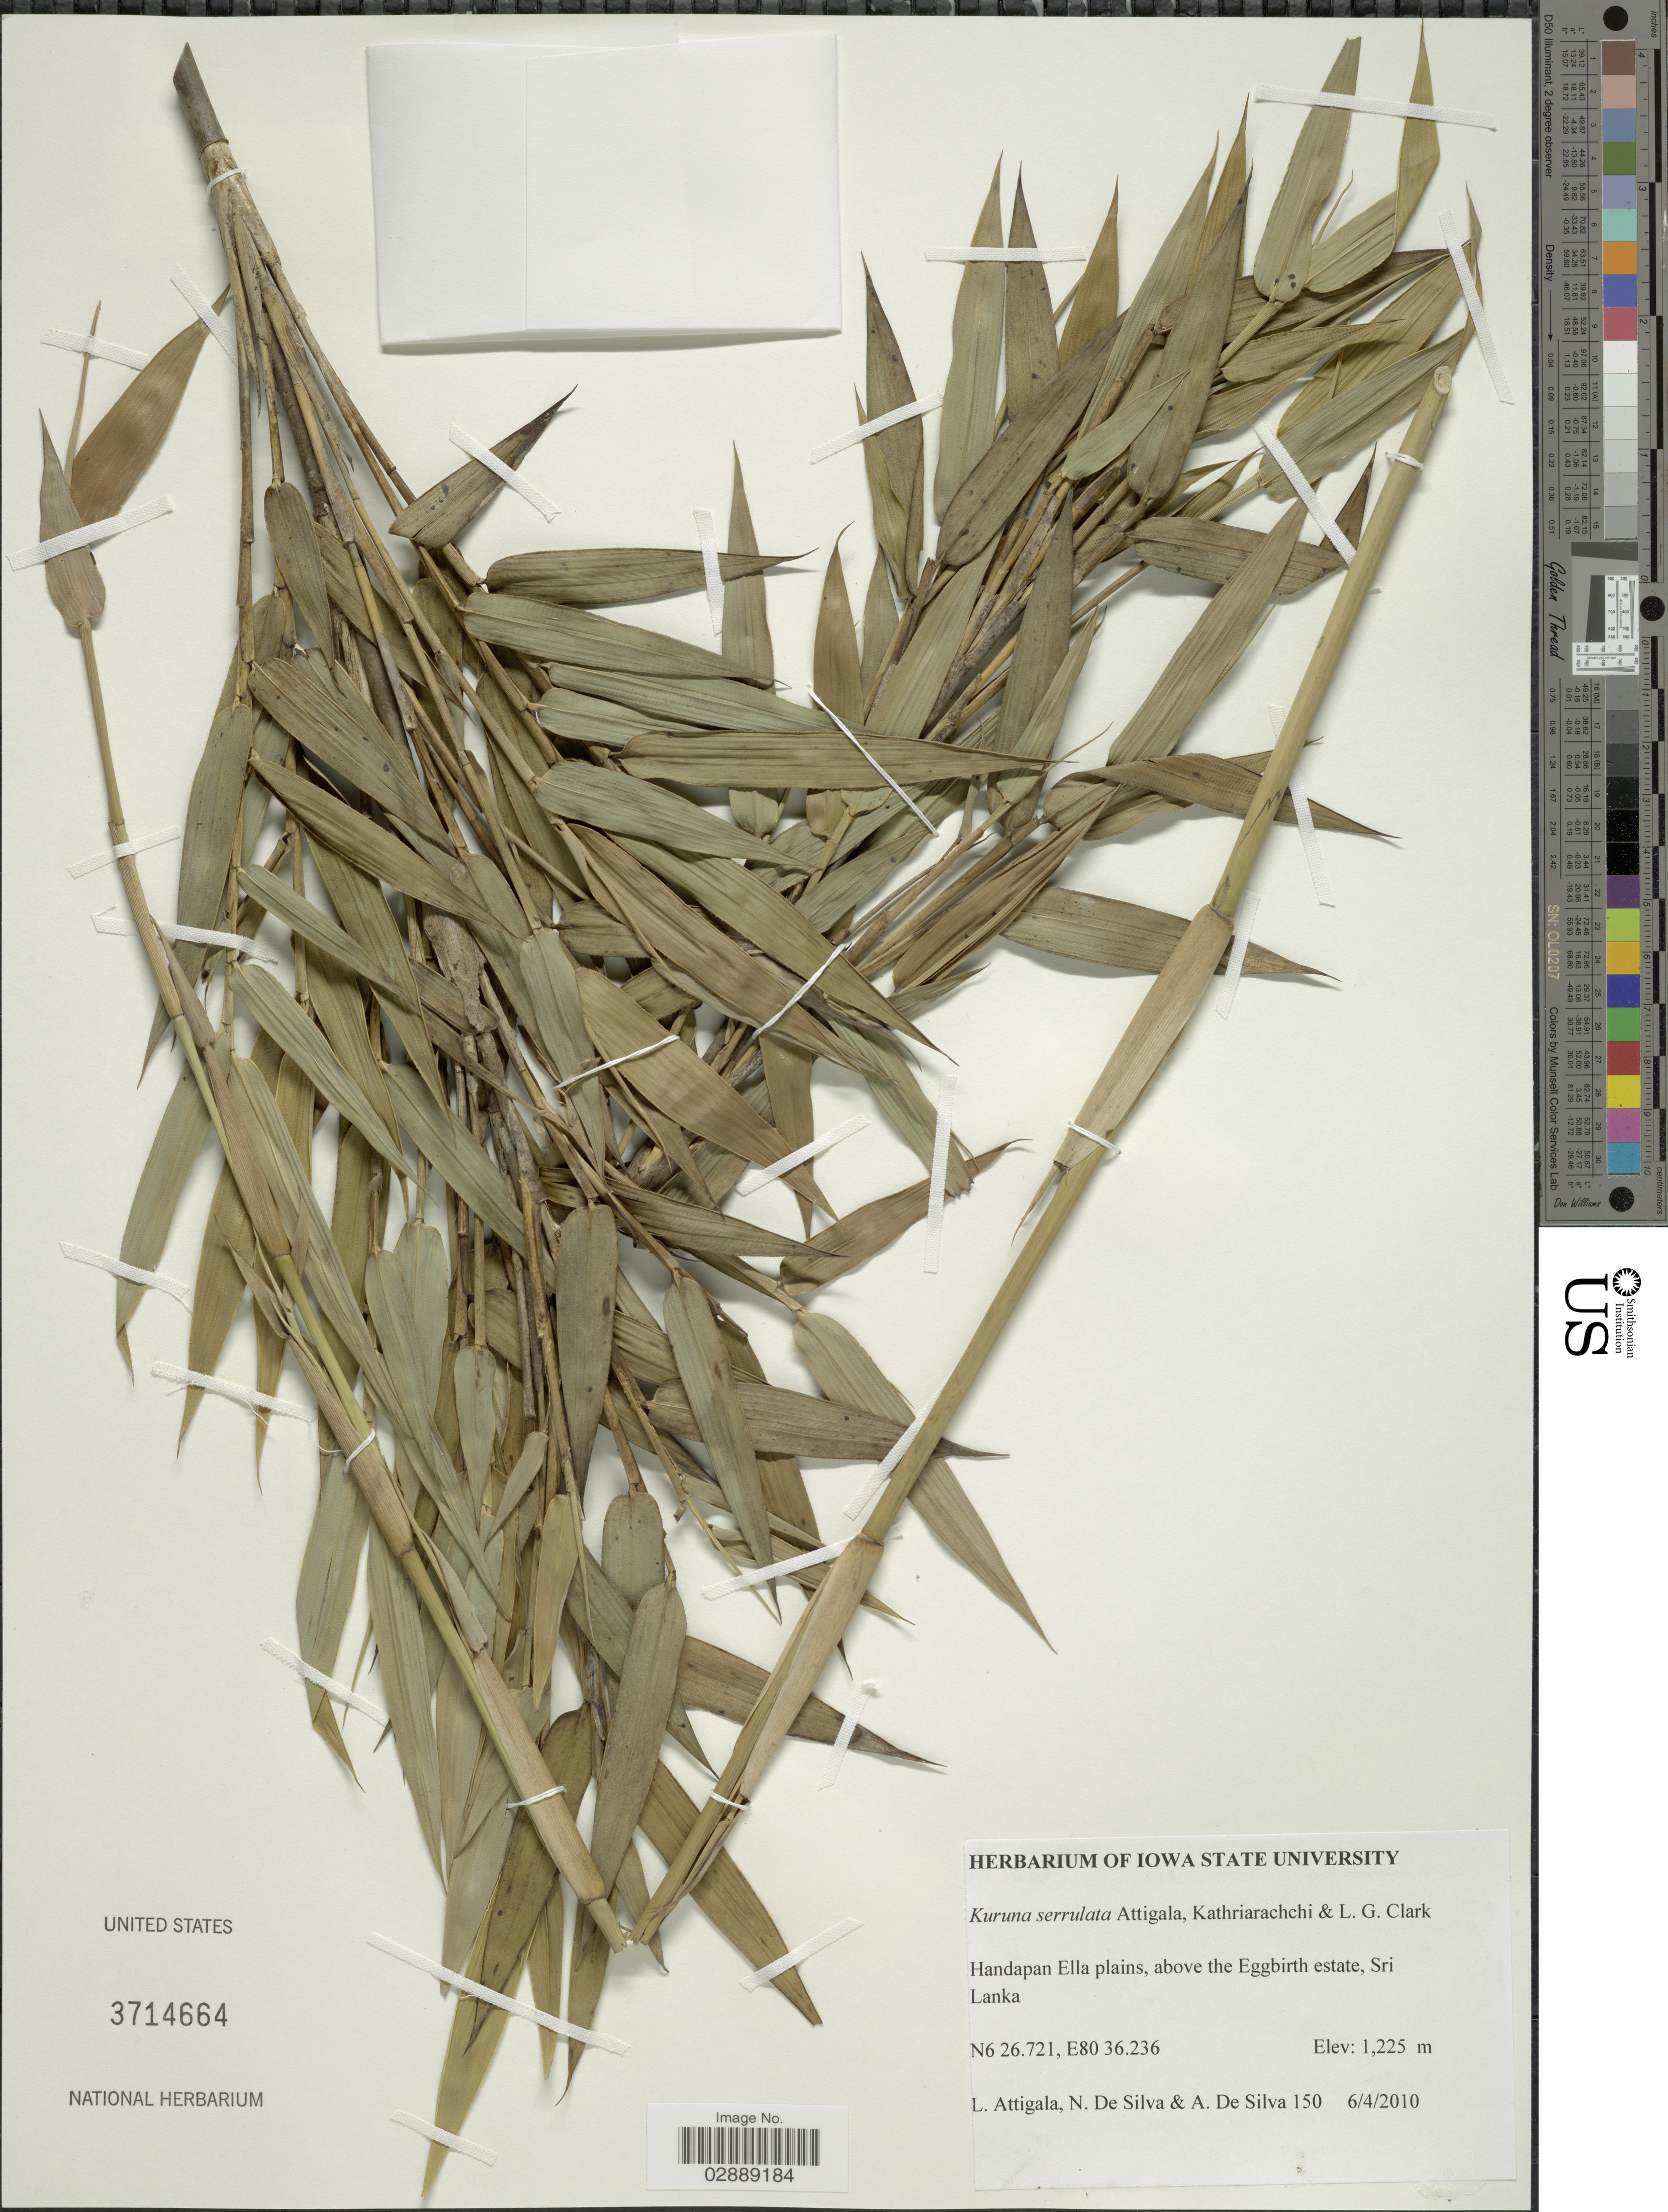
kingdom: Plantae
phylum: Tracheophyta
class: Liliopsida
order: Poales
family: Poaceae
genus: Kuruna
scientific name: Kuruna serrulata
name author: Attigala et al.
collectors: L. Attigala, N. De Silva & A. De Silva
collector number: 150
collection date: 2010-06-04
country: Sri Lanka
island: Sri Lanka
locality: Handapan Ella plains, above the Eggbirth estate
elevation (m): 1225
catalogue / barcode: US 3714664